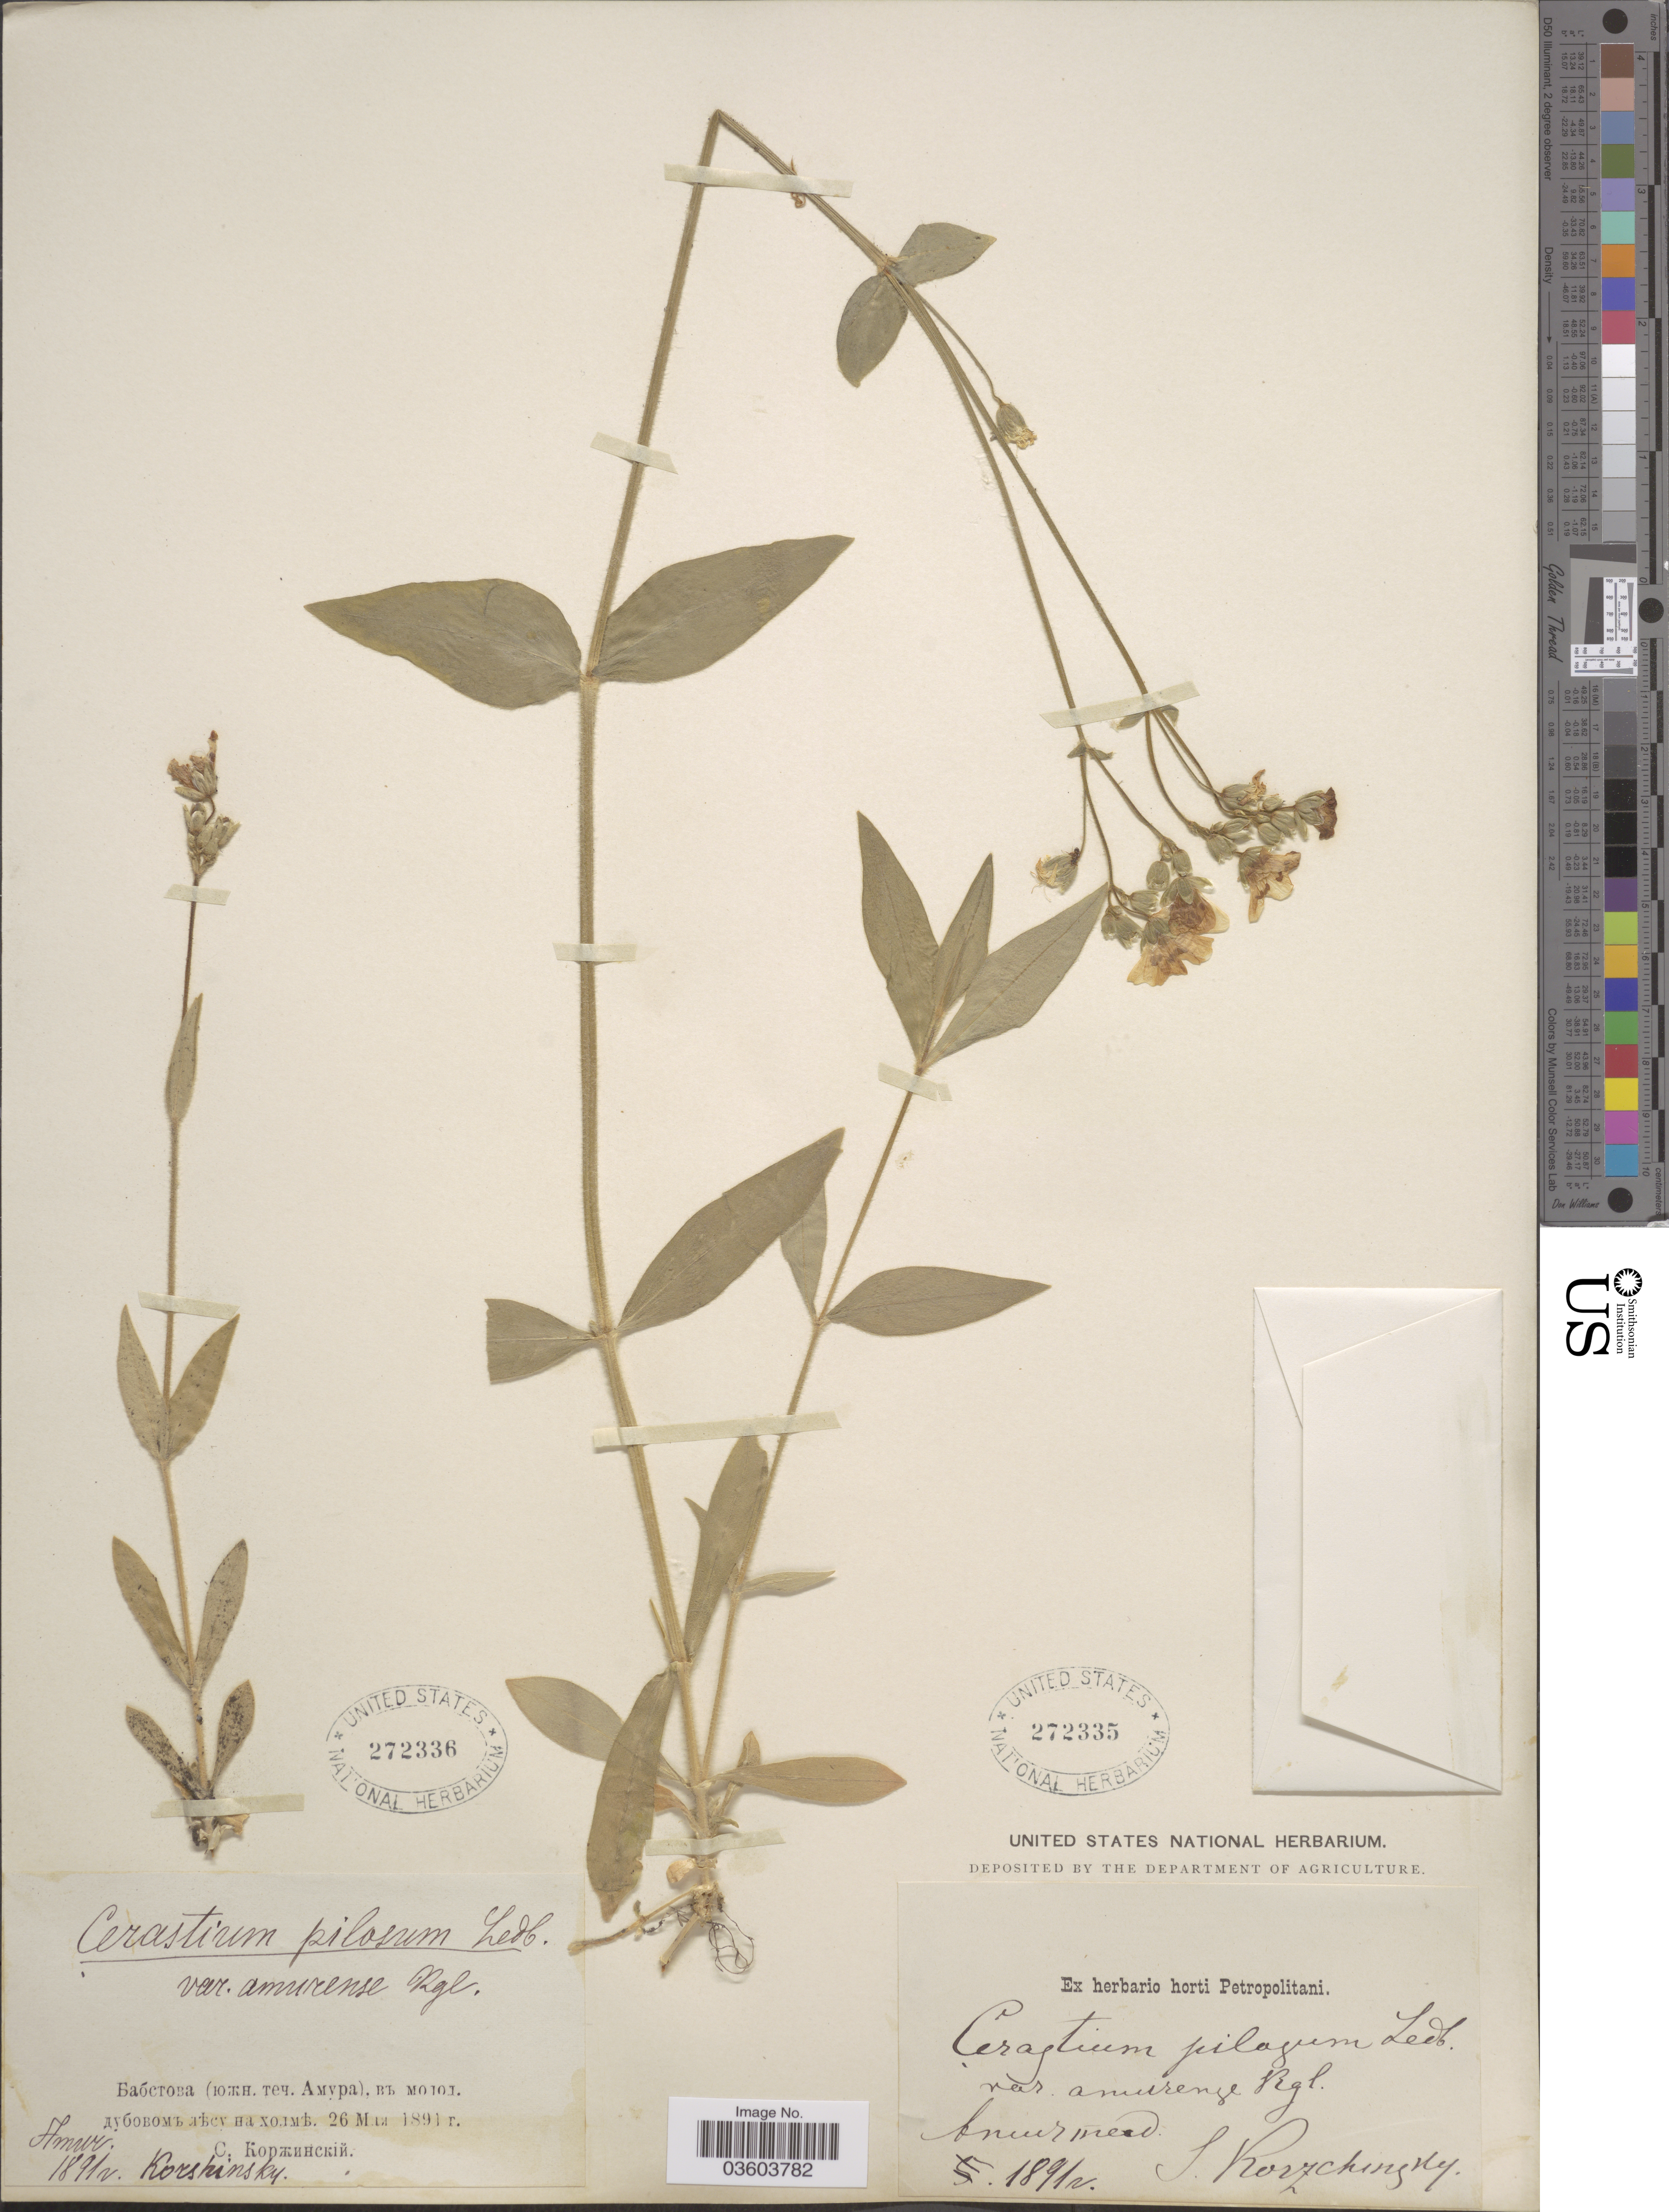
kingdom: Plantae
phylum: Tracheophyta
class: Magnoliopsida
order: Caryophyllales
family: Caryophyllaceae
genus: Cerastium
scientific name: Cerastium pilosum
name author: Greene in Rydb.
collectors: S. I. Korshinsky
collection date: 1891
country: Russian Federation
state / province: Amur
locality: Amur med.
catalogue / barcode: US 272335